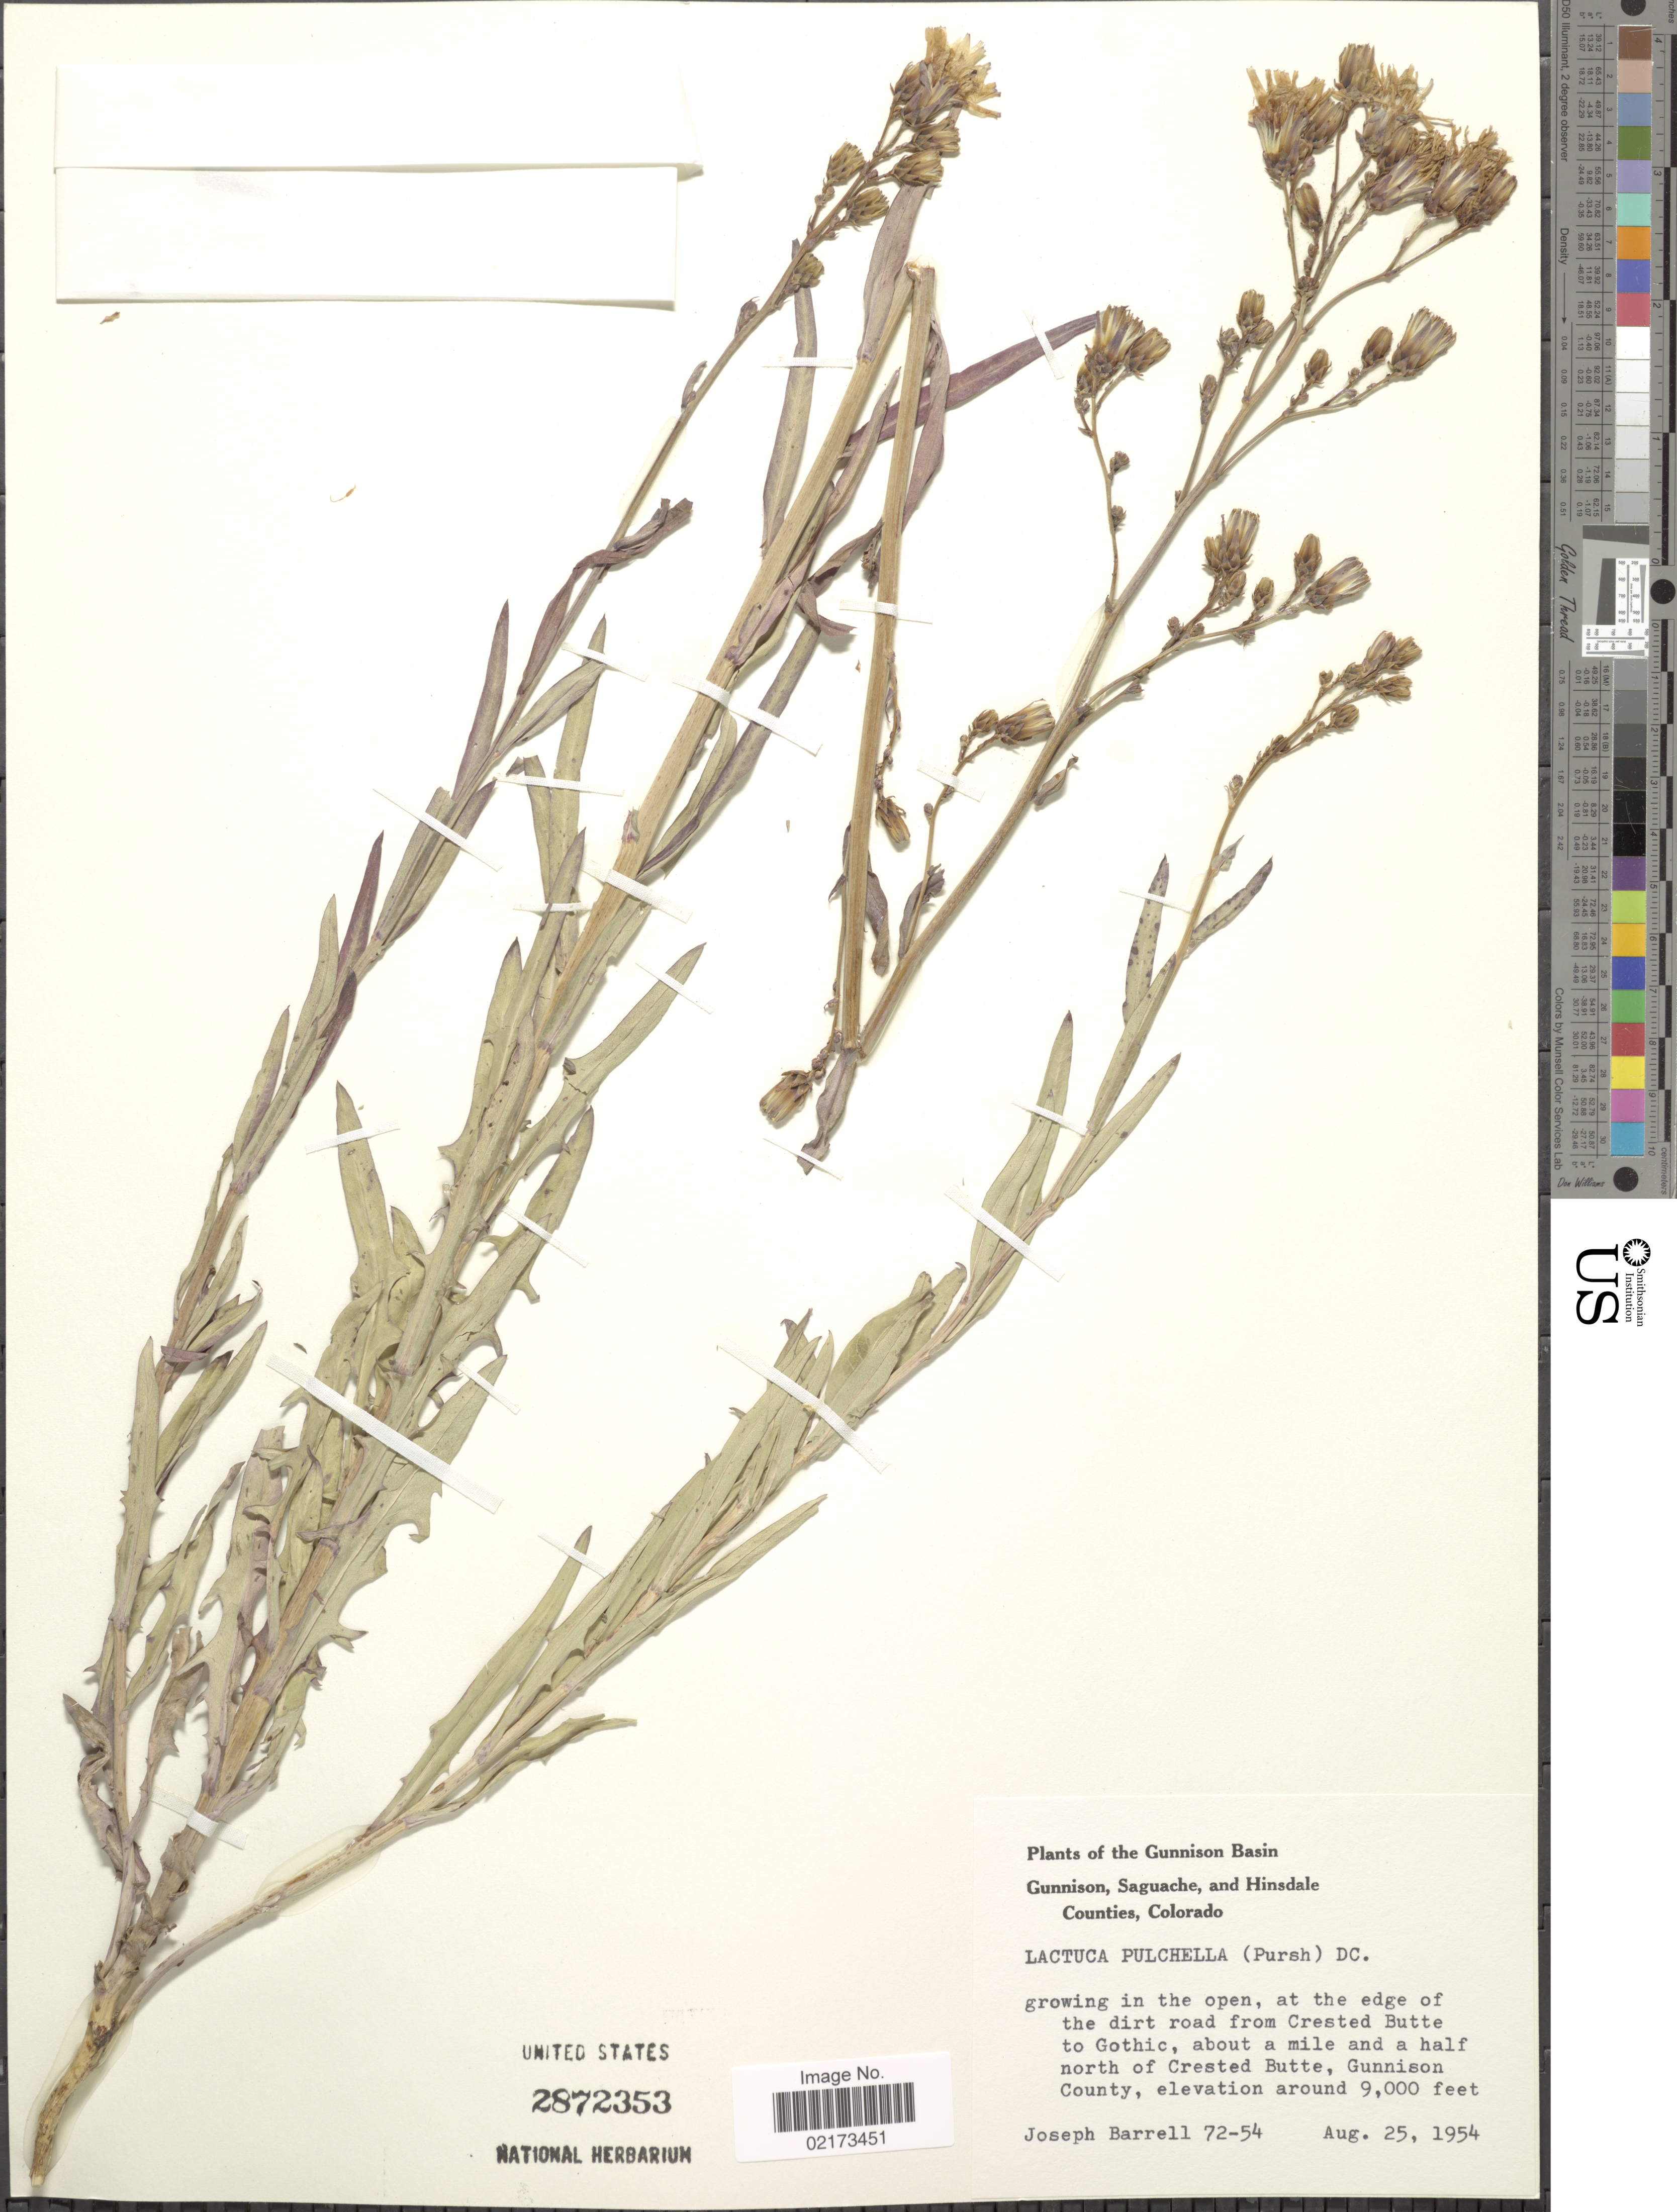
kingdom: Plantae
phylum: Tracheophyta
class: Magnoliopsida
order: Asterales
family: Asteraceae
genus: Lactuca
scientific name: Lactuca tatarica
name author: (L.) C.A. Mey.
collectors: J. Barrell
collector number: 72-54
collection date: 1954-08-25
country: United States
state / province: Colorado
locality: Gunnison Basin, Gunnison, Saguache, and Hinsdale Counties, road from Crested Butte to Gothic, about a mile and a half north of Crested Butte, Gunnison County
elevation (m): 2743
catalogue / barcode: US 2872353